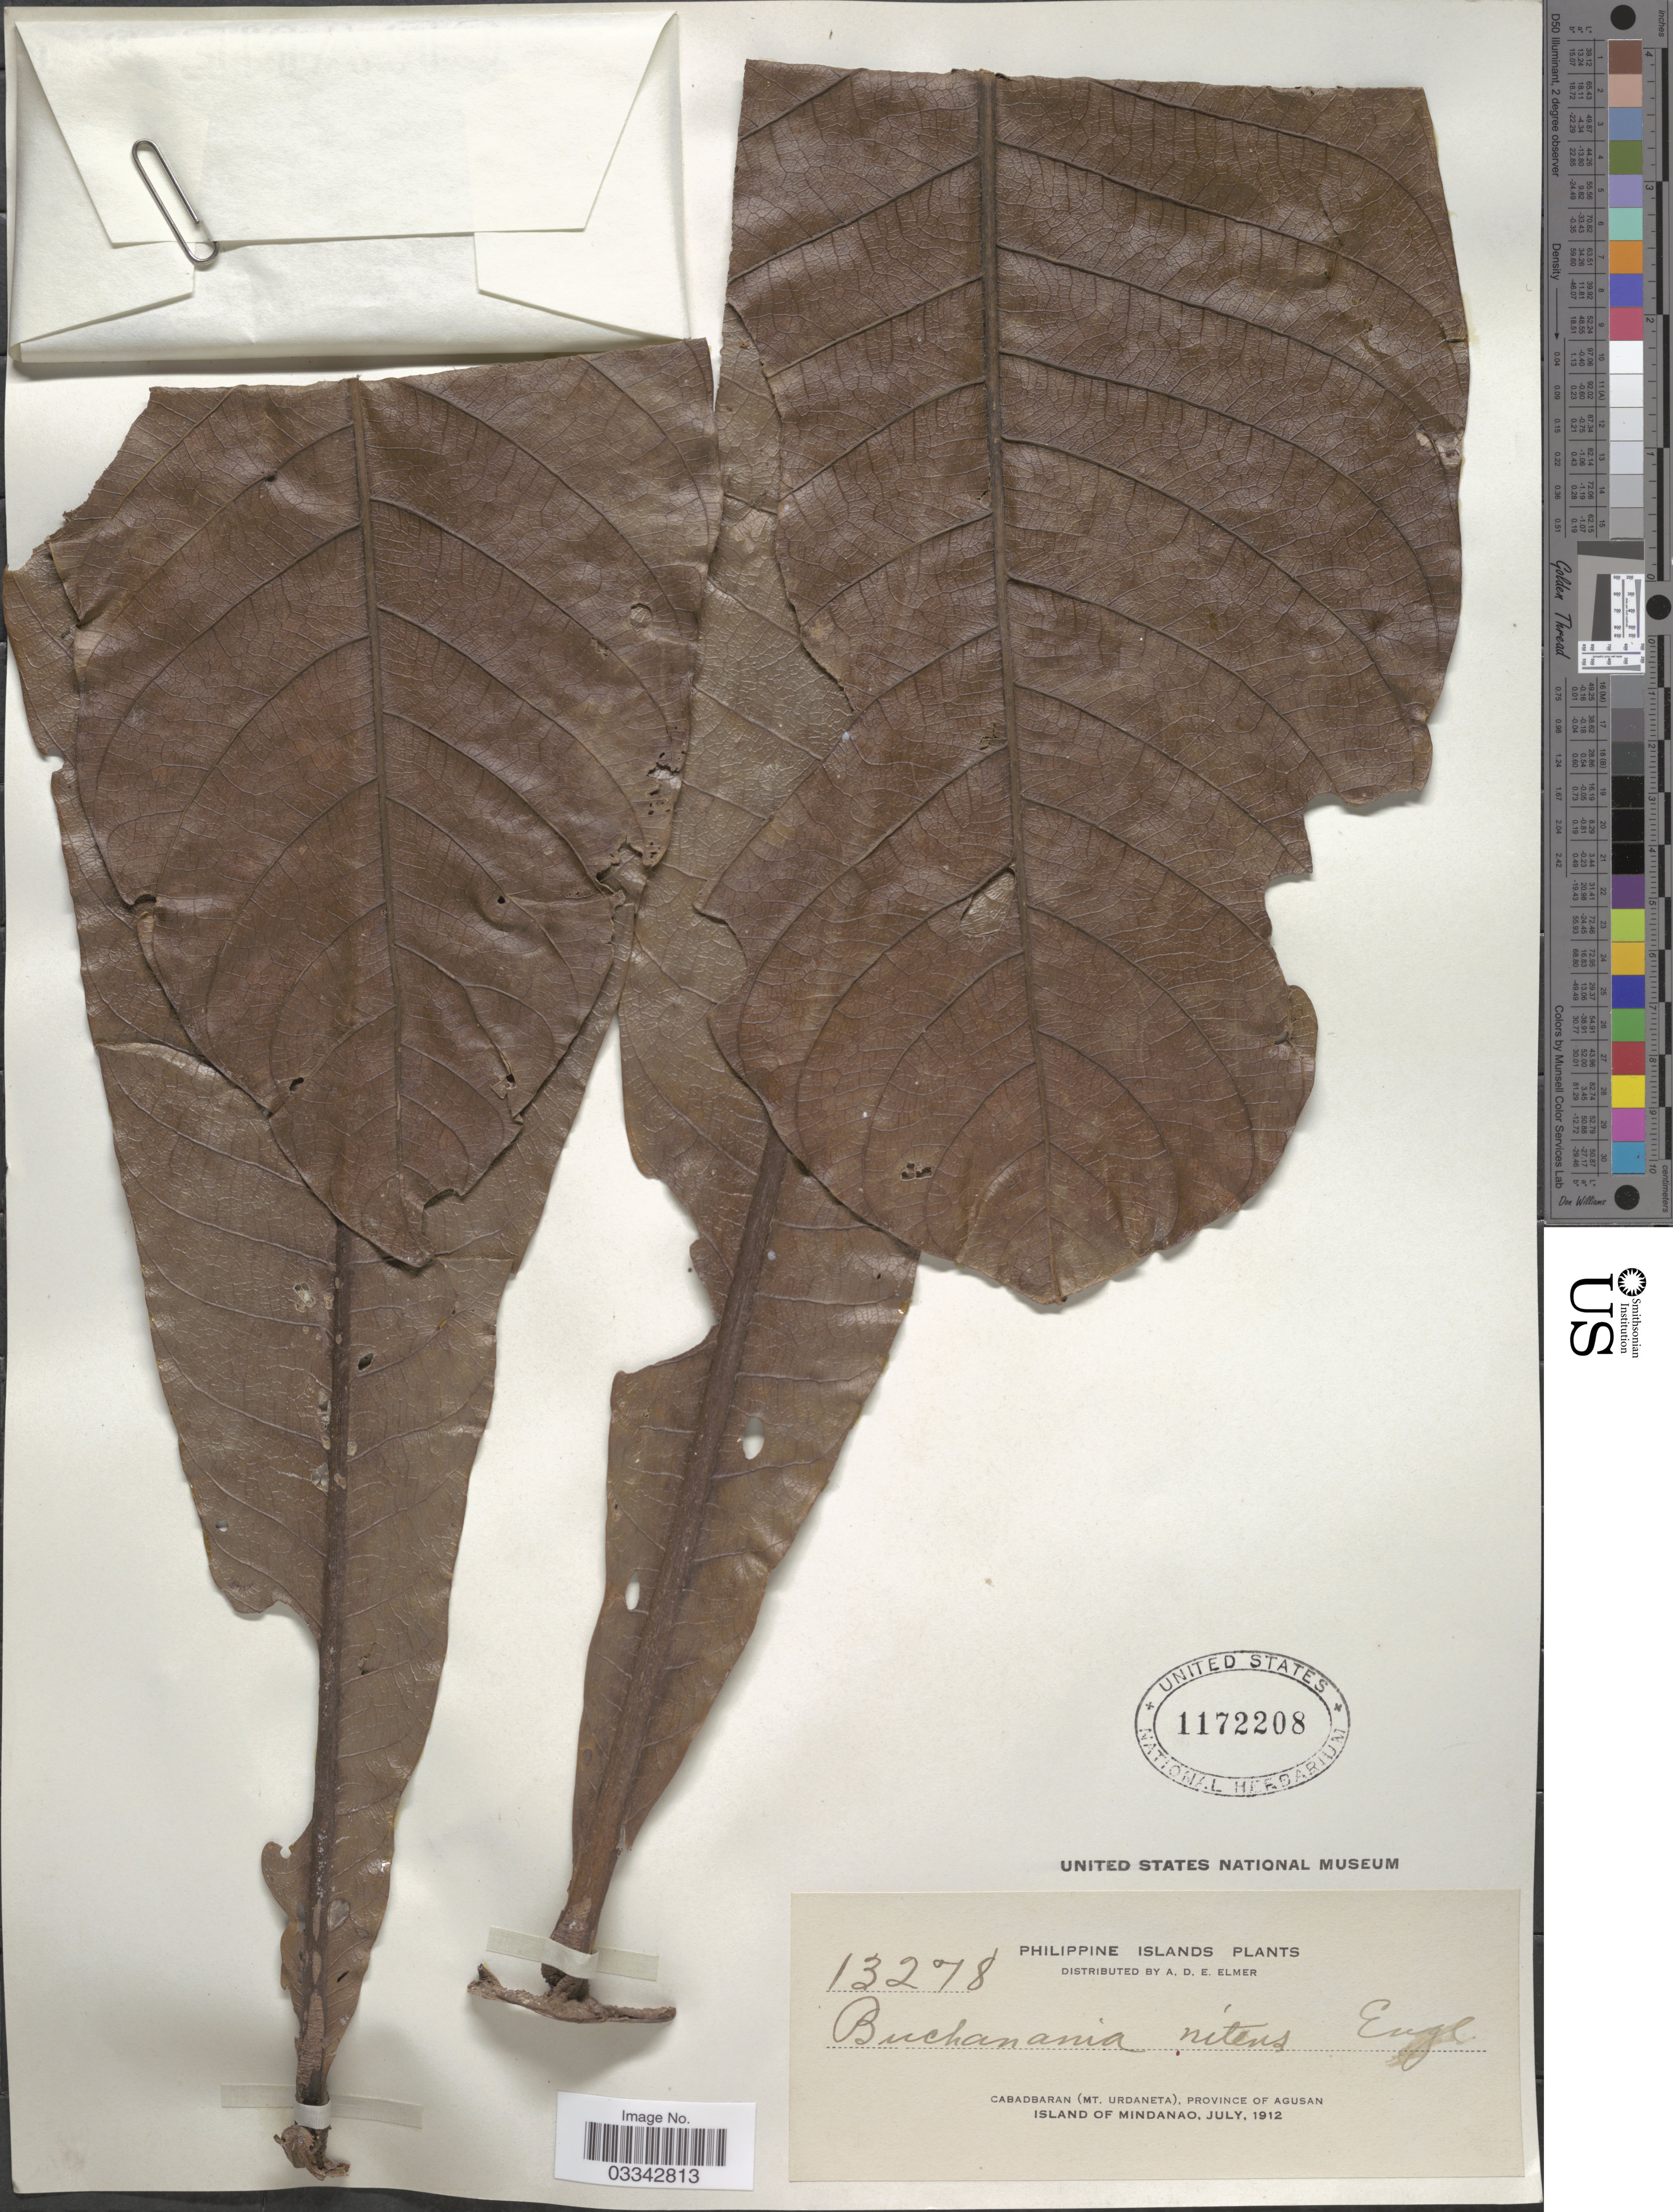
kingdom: Plantae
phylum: Tracheophyta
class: Magnoliopsida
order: Sapindales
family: Anacardiaceae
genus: Buchanania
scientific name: Buchanania nitida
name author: Engl.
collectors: A. D. E. Elmer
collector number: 13278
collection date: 1912-07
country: Philippines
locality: Philippine Islands. Cabadbaran (Mt. Urdaneta), province of Agusan. Island of Mindanao.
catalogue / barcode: US 1172208